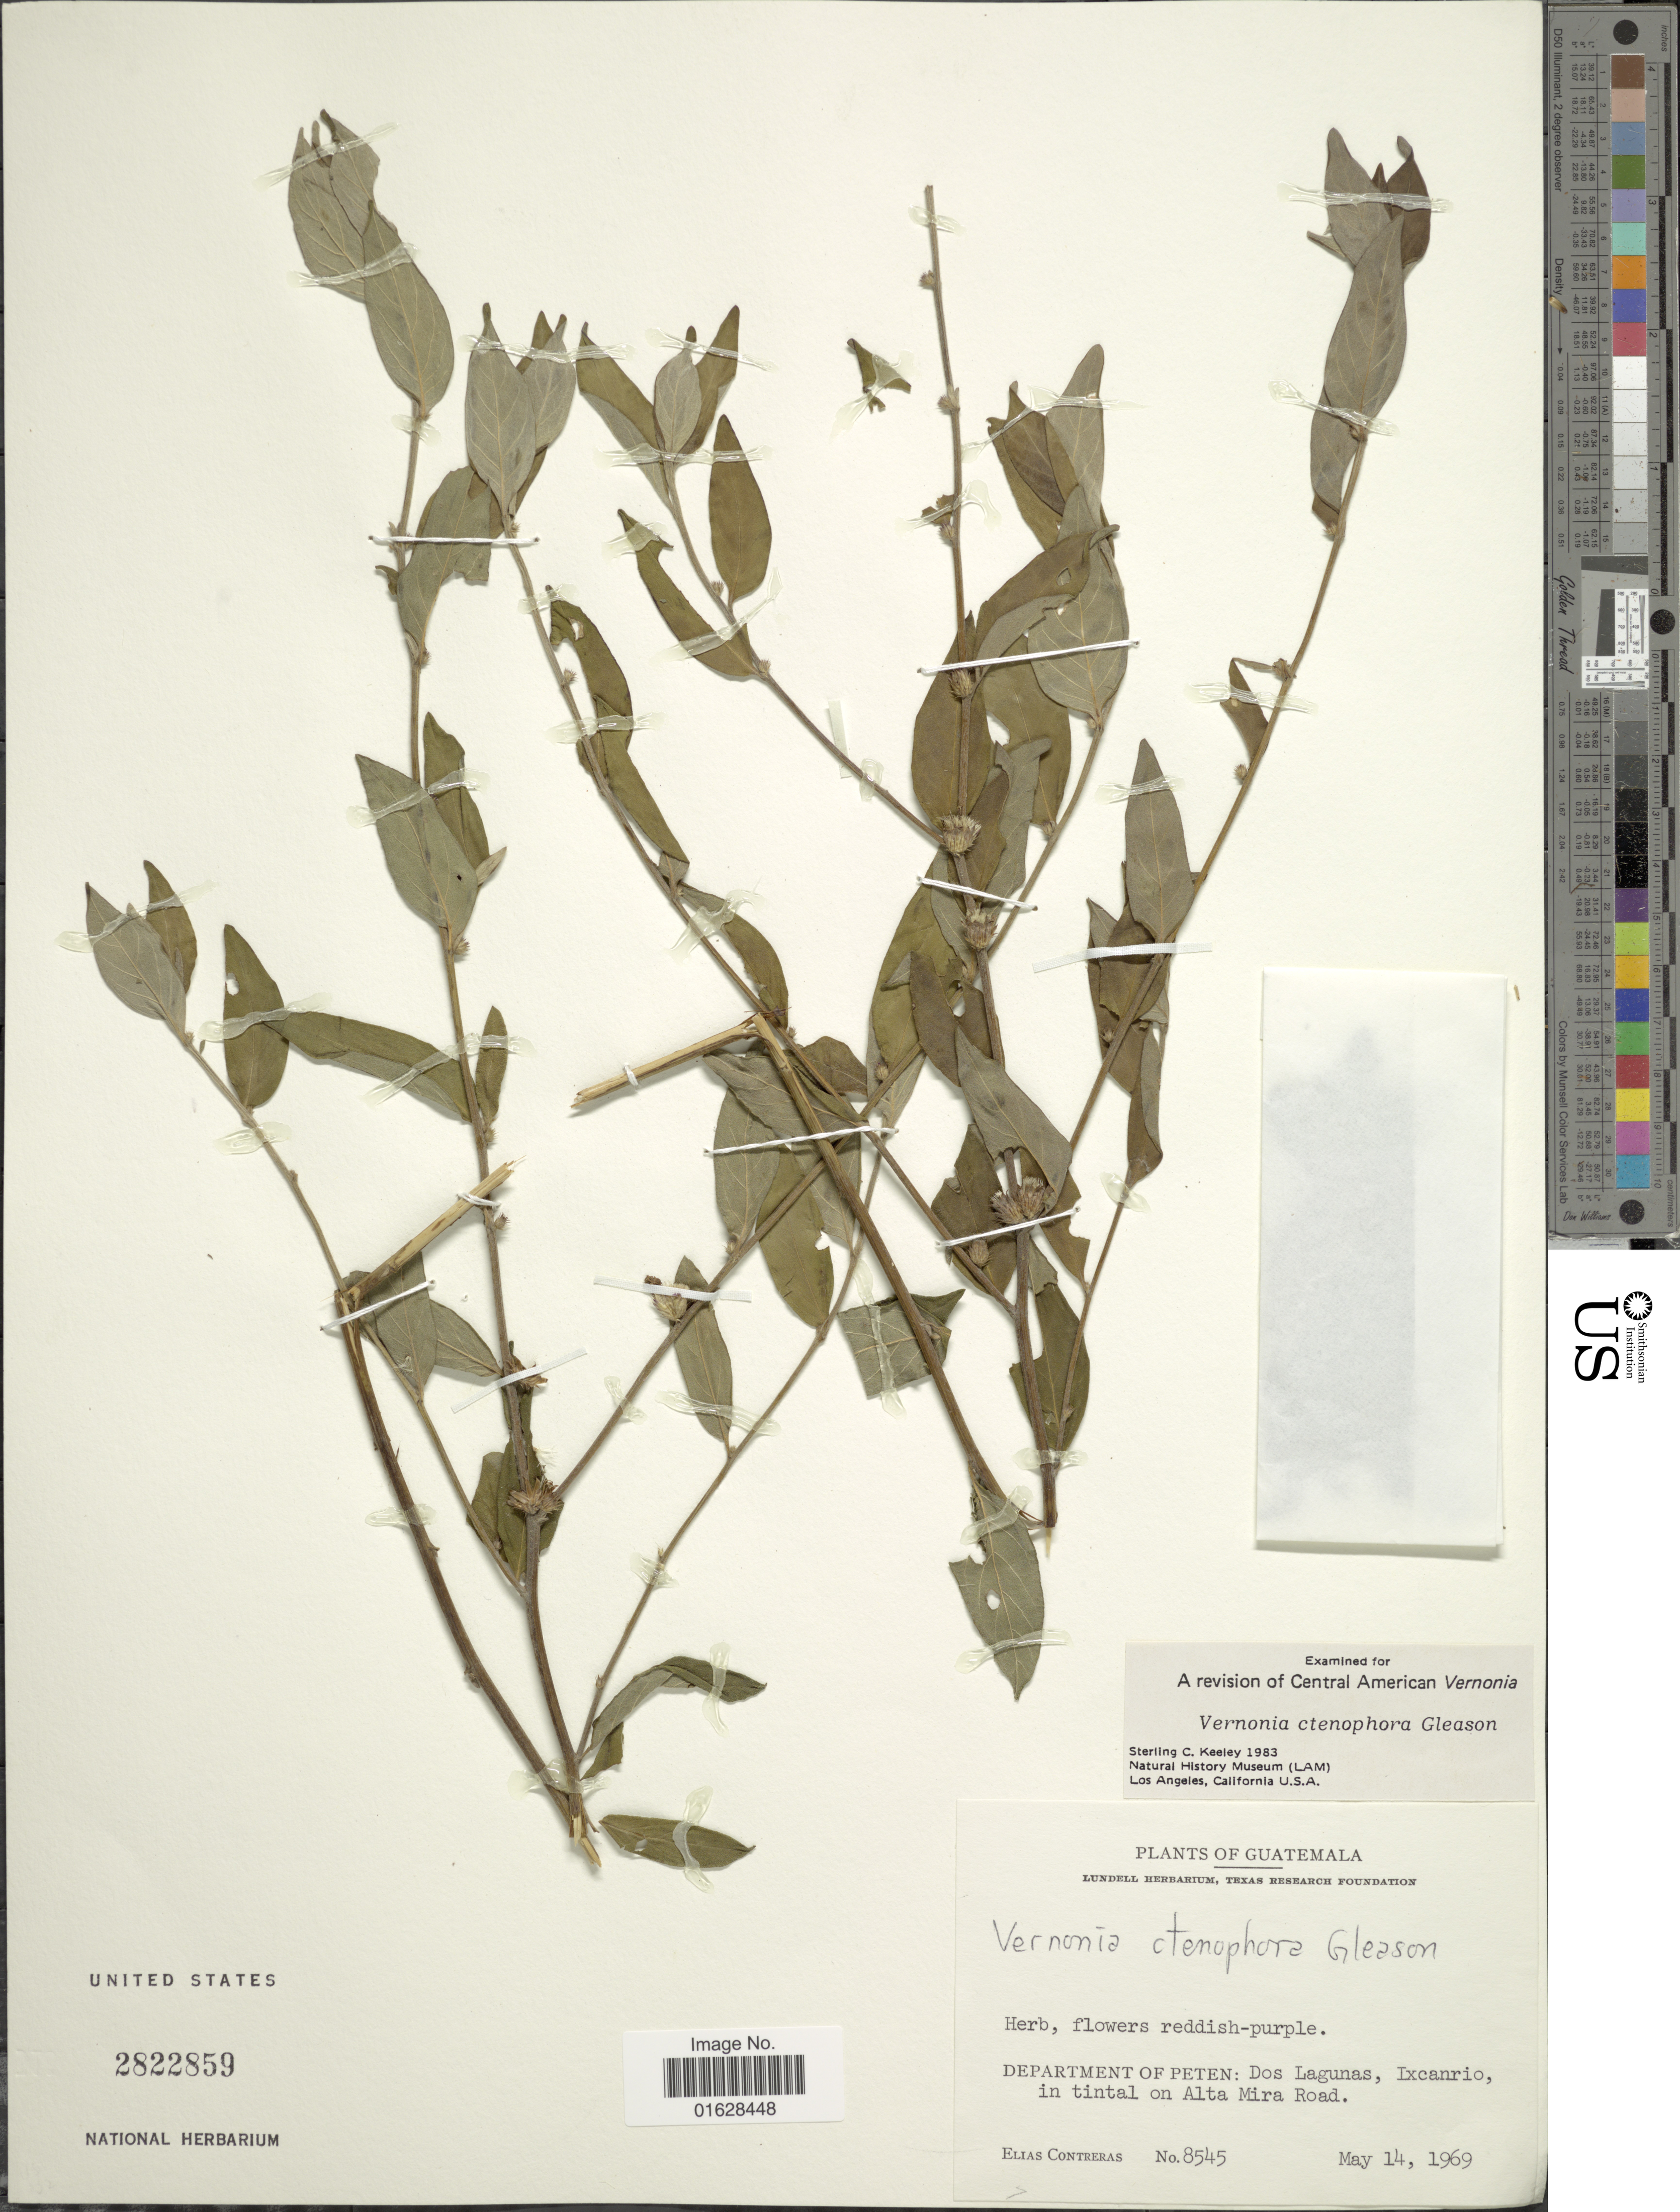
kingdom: Plantae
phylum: Tracheophyta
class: Magnoliopsida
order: Asterales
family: Asteraceae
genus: Lepidaploa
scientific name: Lepidaploa uniflora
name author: (Mill.) H. Rob.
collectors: E. Contreras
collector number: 8545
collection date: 1969-05-14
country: Guatemala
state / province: El Petén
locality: Department of Peten, Dos Lagunas,Ixcanrio in tintal on Alta Mira Road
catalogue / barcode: US 2822859